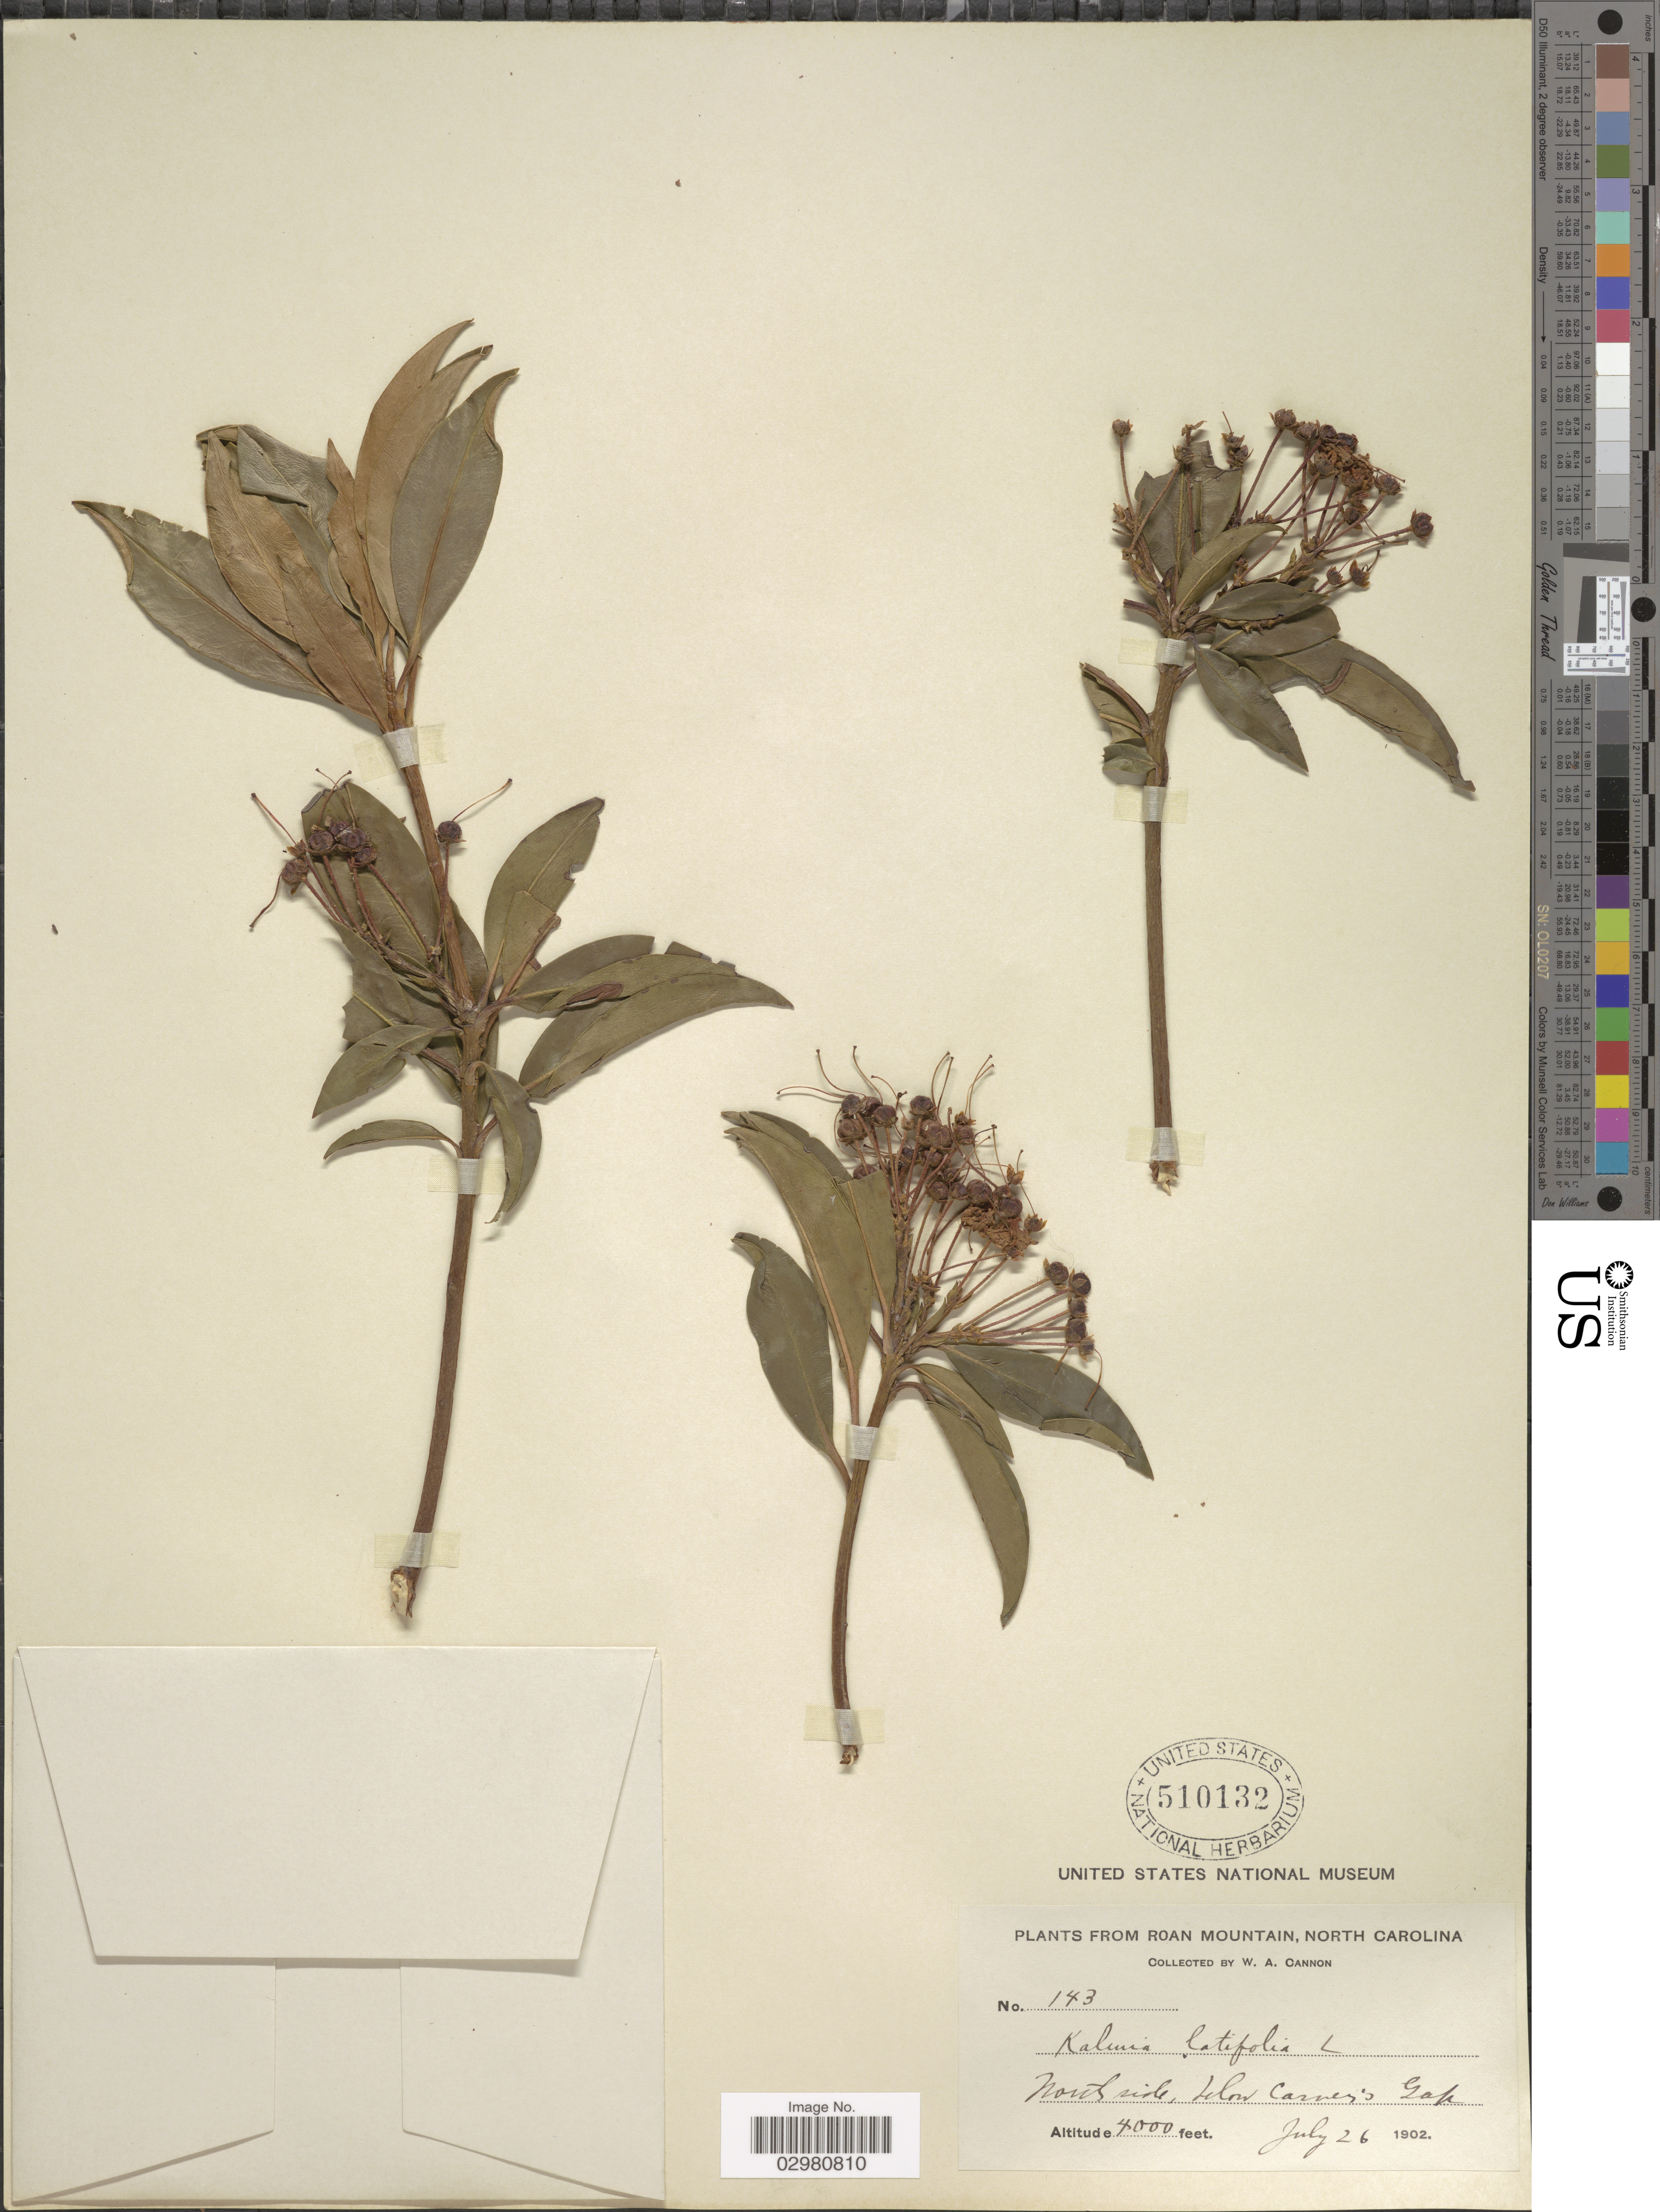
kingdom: Plantae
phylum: Tracheophyta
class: Magnoliopsida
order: Ericales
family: Ericaceae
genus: Kalmia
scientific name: Kalmia latifolia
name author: L.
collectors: W. Cannon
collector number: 143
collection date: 1902-07-26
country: United States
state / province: North Carolina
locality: Roan Mountain. North side, below Carver's Gap.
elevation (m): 1219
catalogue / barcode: US 510132